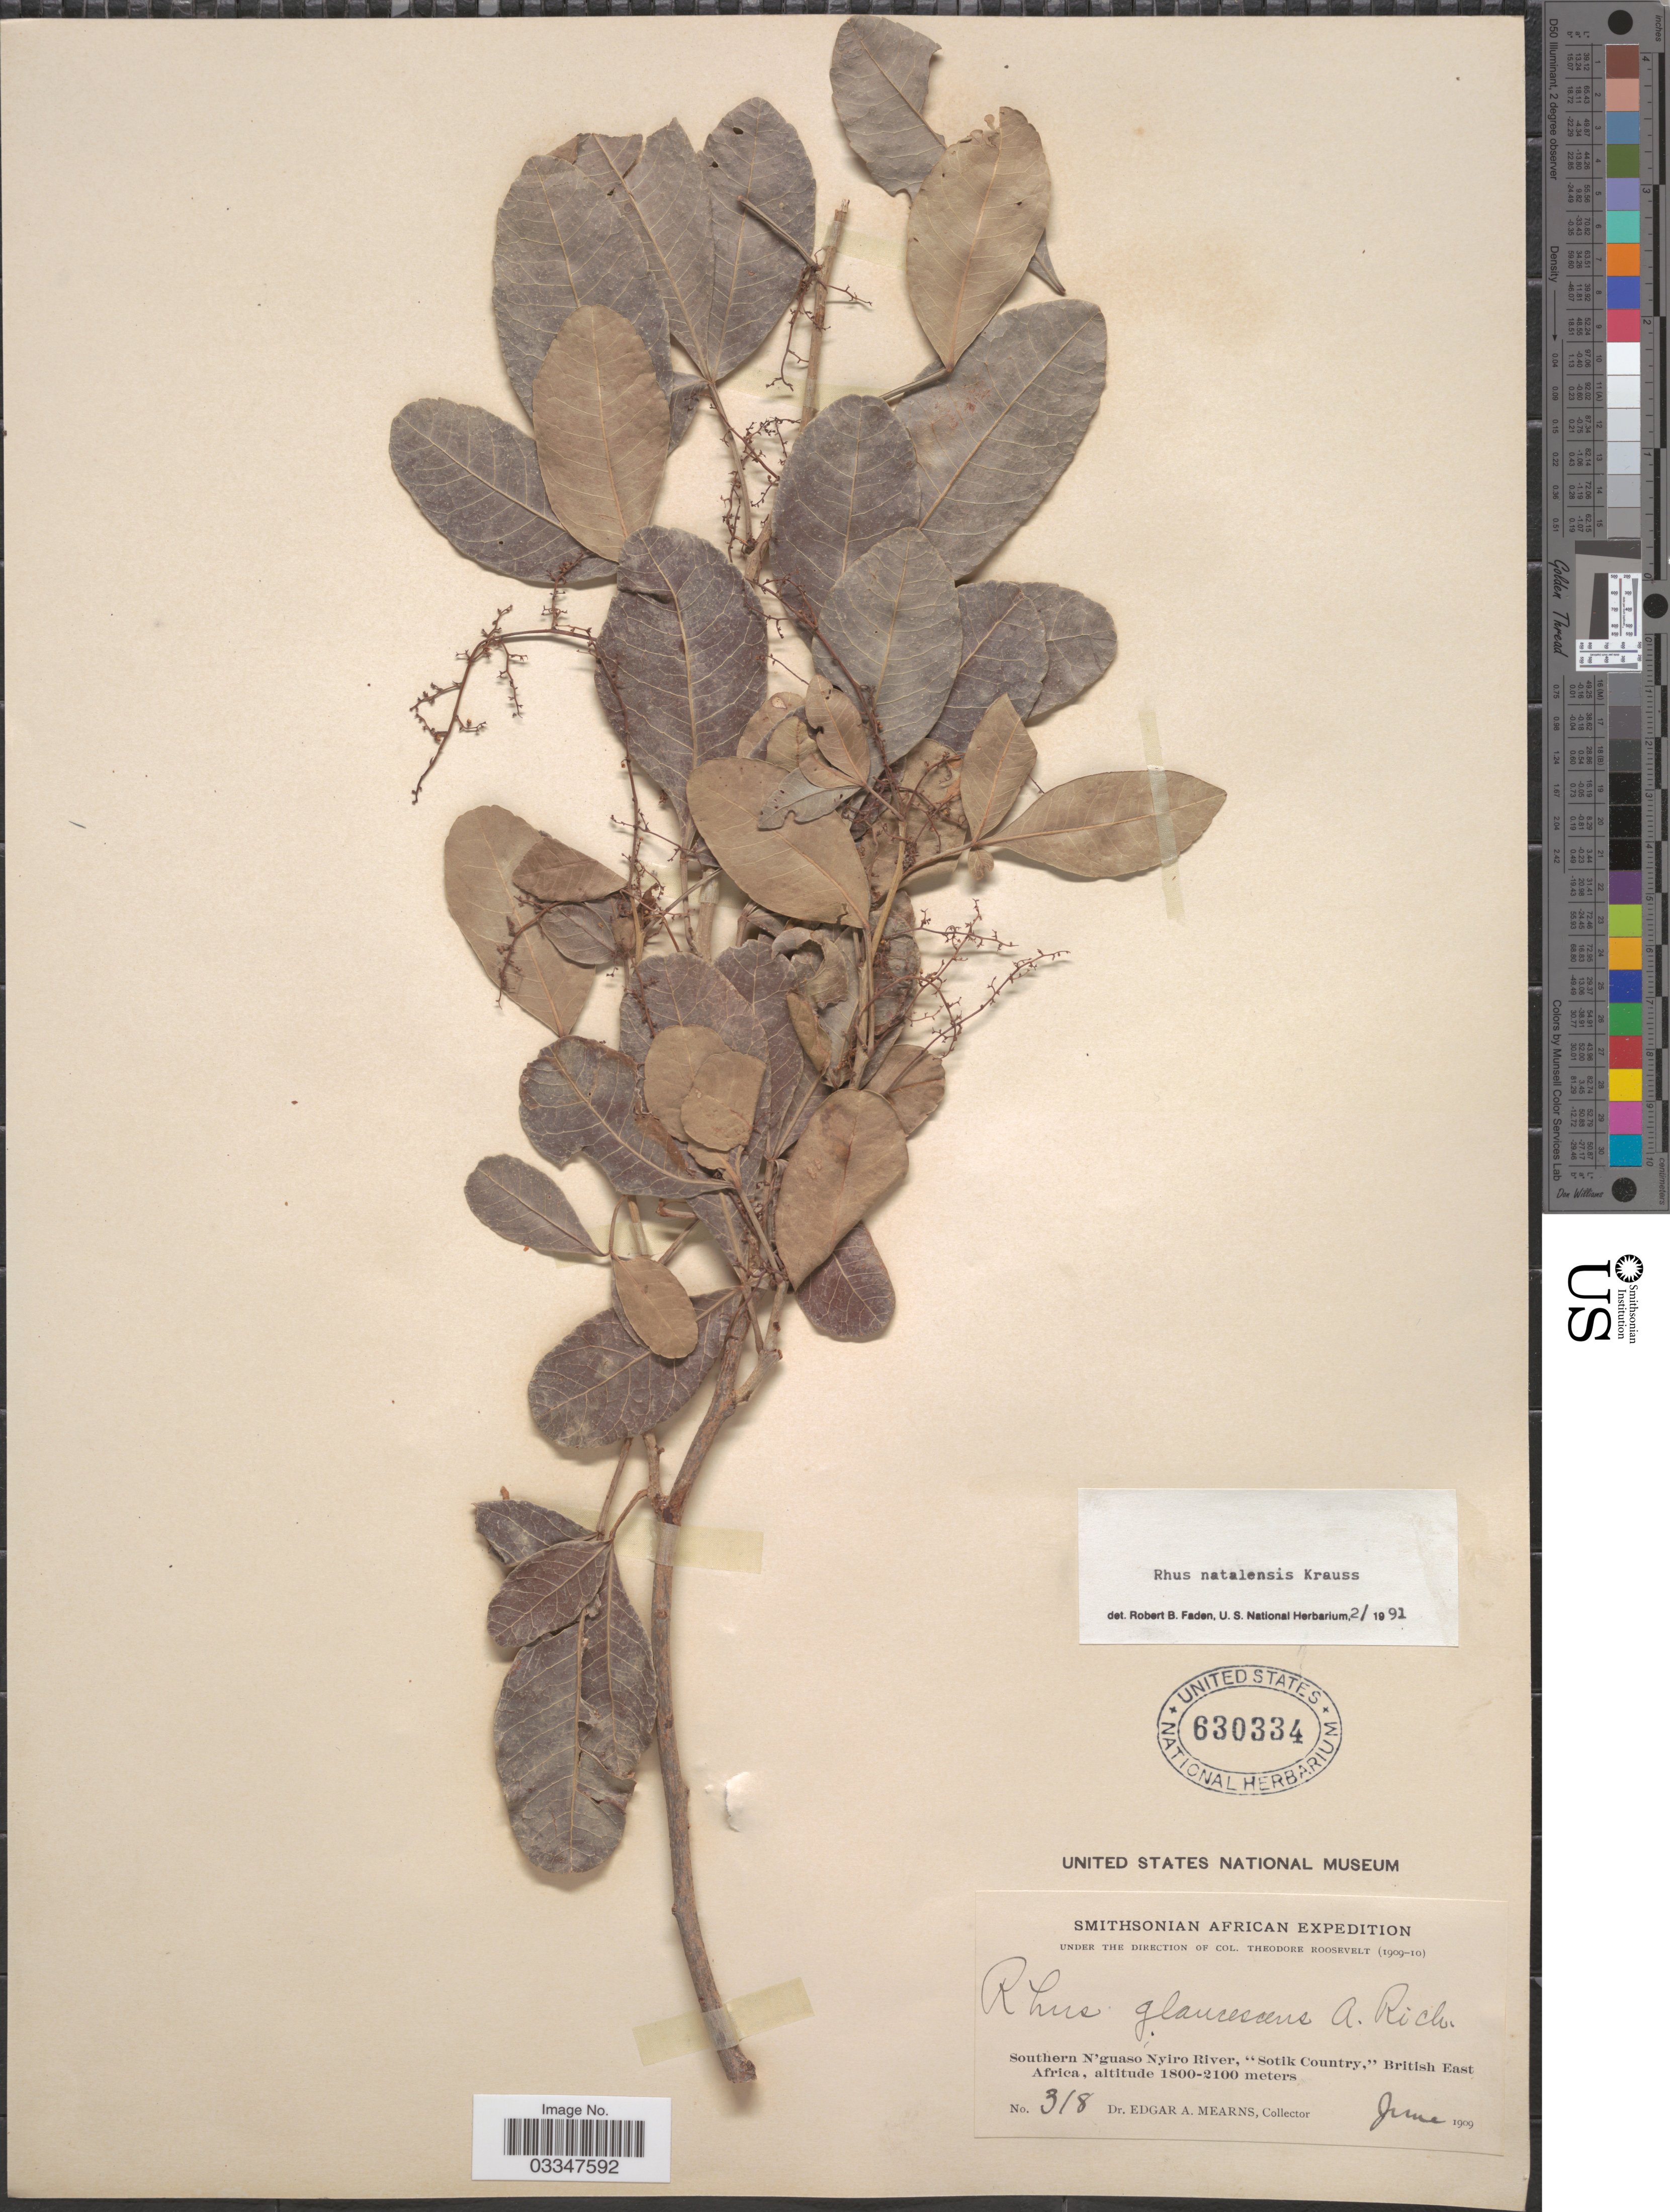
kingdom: Plantae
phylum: Tracheophyta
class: Magnoliopsida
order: Sapindales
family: Anacardiaceae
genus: Rhus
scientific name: Rhus natalensis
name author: Bernh.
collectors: E. A. Mearns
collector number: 318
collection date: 1909-06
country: Kenya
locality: Southern N'guaso Nyiro River, "Sotik Country", British East Africa.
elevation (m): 1800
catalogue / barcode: US 630334